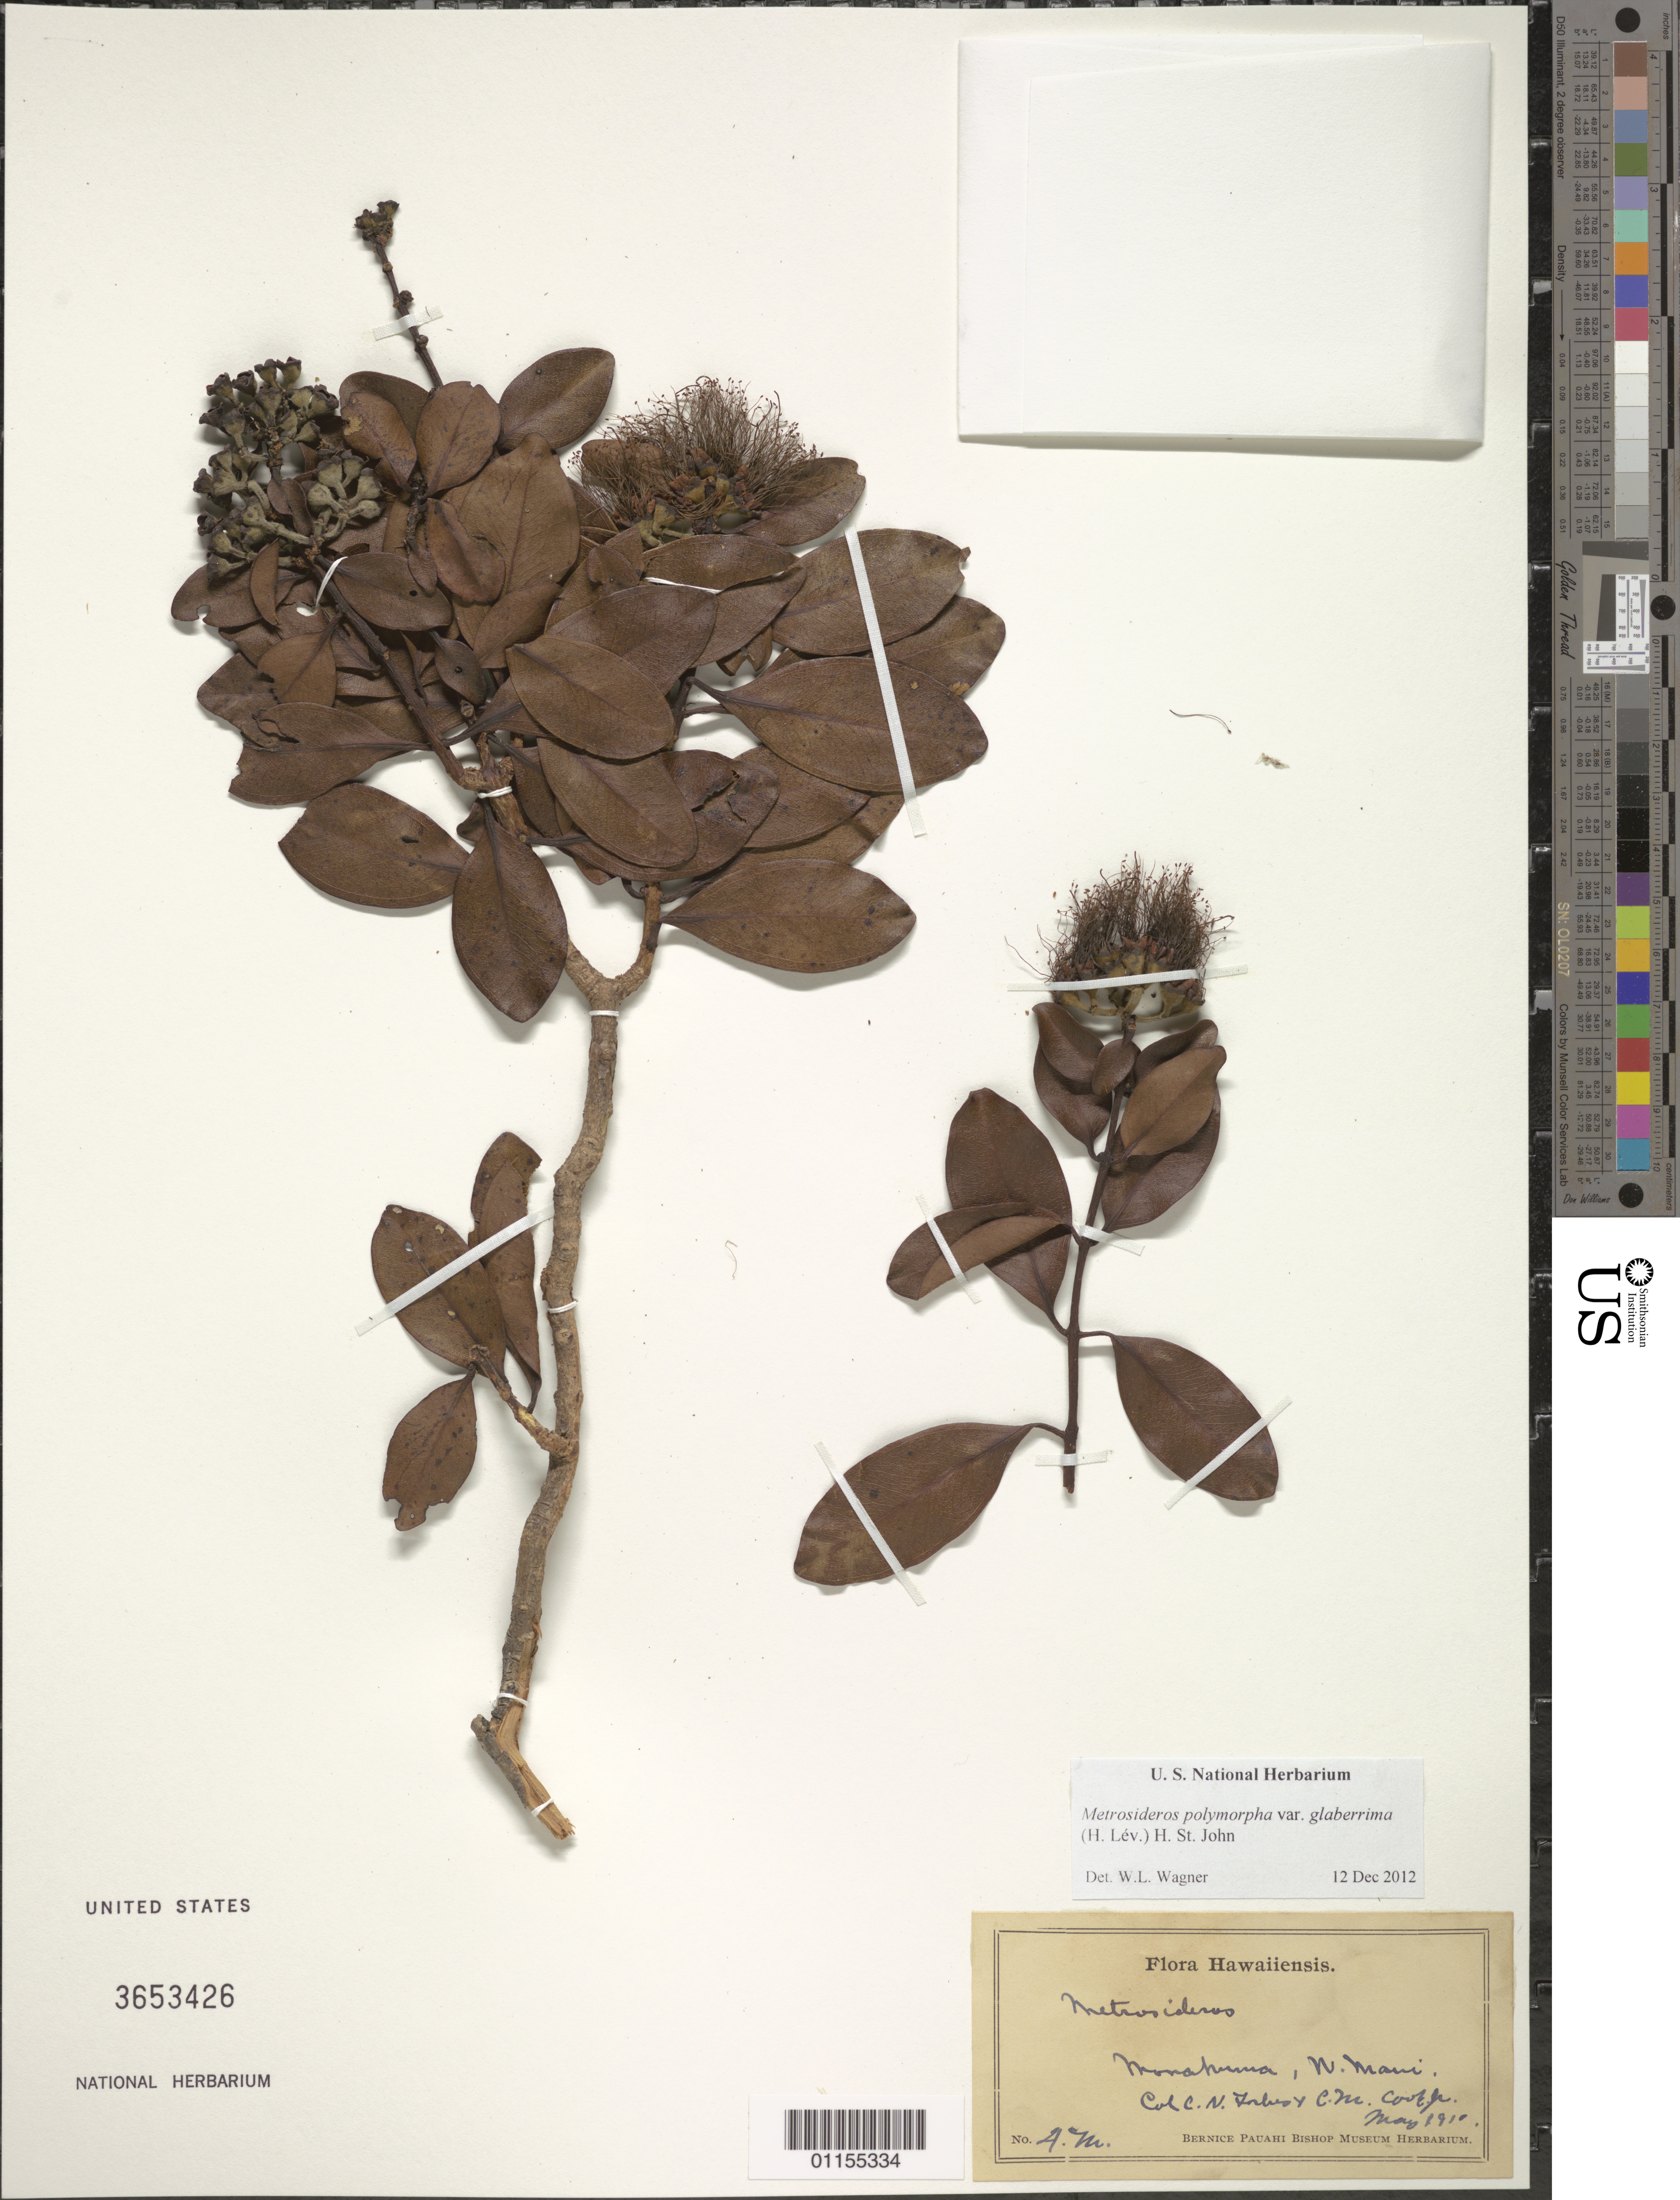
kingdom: Plantae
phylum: Tracheophyta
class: Magnoliopsida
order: Myrtales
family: Myrtaceae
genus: Metrosideros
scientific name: Metrosideros polymorpha var. glaberrima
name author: (H. Lév.) H. St. John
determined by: Wagner, W. L., (BOT), Smithsonian Institution - National Museum of Natural History (UNITED STATES)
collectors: C. N. Forbes & C. M. Cook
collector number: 4.M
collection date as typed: May 1910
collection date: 1910-05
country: United States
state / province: Hawaii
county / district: Maui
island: Maui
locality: Maunahooma, W Maui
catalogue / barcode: US 3653426